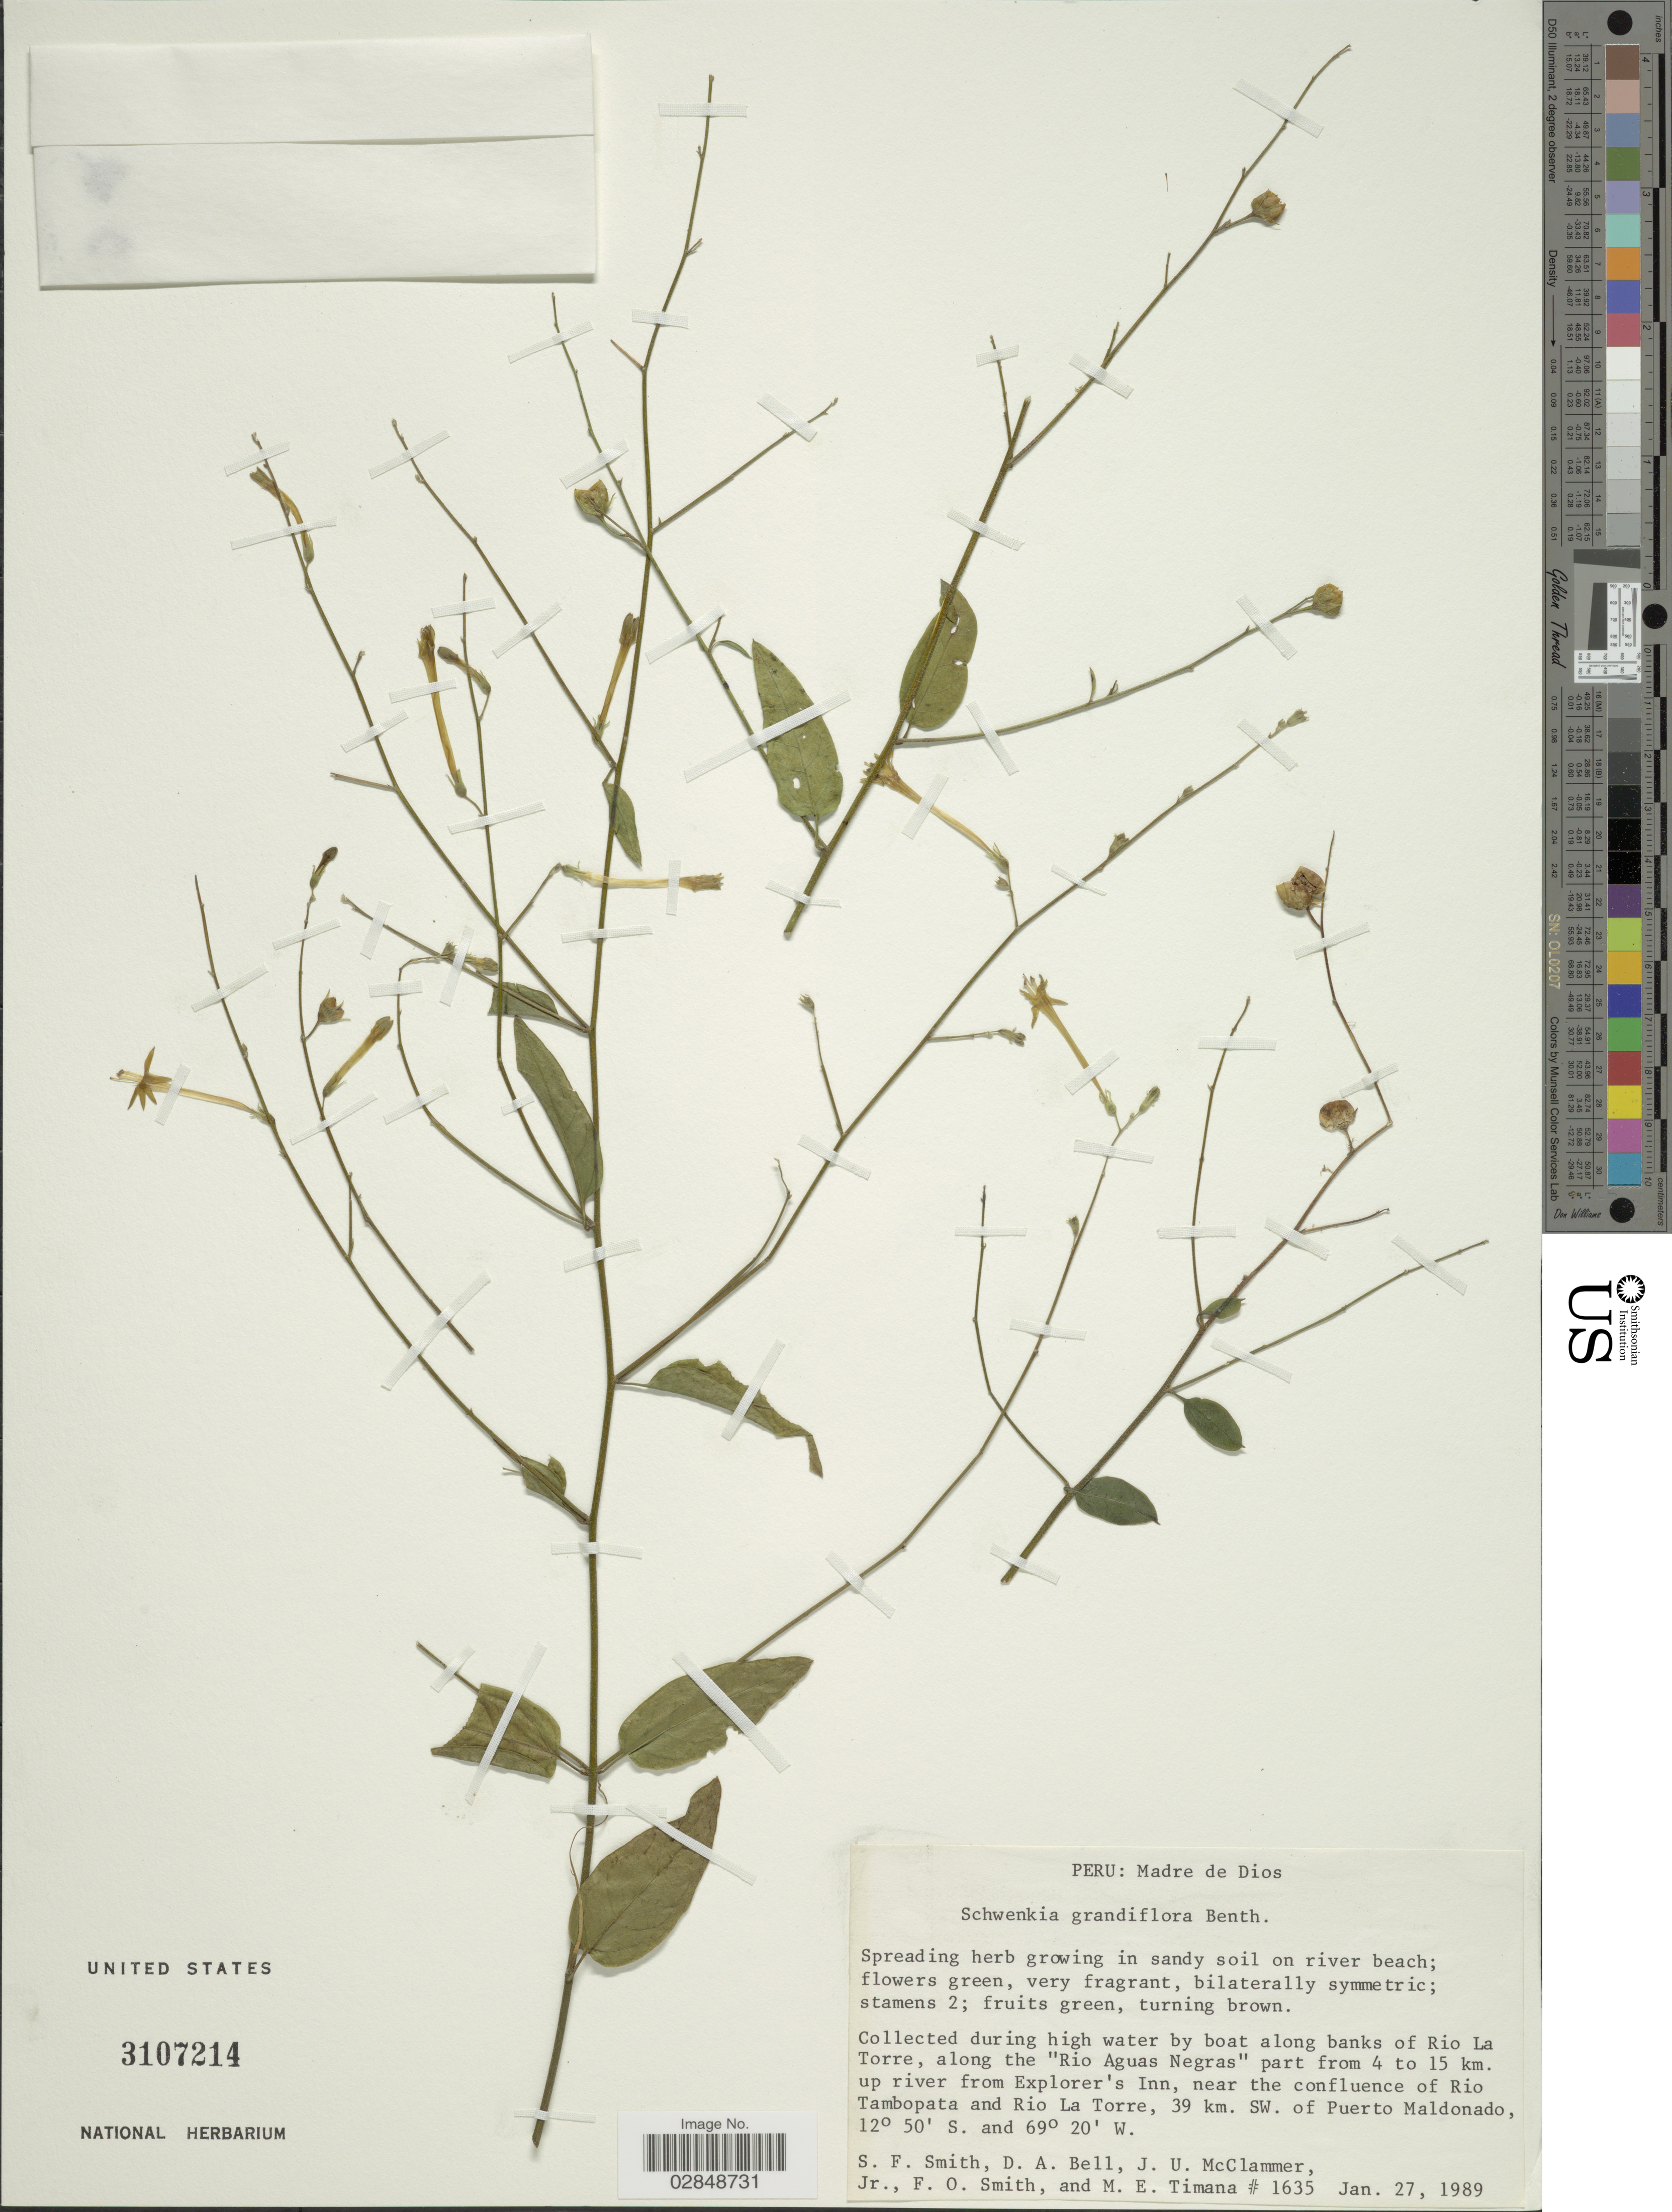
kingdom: Plantae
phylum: Tracheophyta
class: Magnoliopsida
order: Solanales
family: Solanaceae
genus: Schwenckia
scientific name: Schwenckia grandiflora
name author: Benth.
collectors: S.F. Smith, D. A. Bell, J. McClammer Jr. & F. Smith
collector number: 1635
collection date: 1989-01-27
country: Peru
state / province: Madre de Dios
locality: During high water by boat along banks of Rio La Torre, along the "Rio Aguas Negras" part from 4 to 15 km. up river from Explorer's Inn, near the colnfluence of Rio Tambopata and Rio La Torre, 39 km. SW. of Puerto Maldonado.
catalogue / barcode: US 3107214